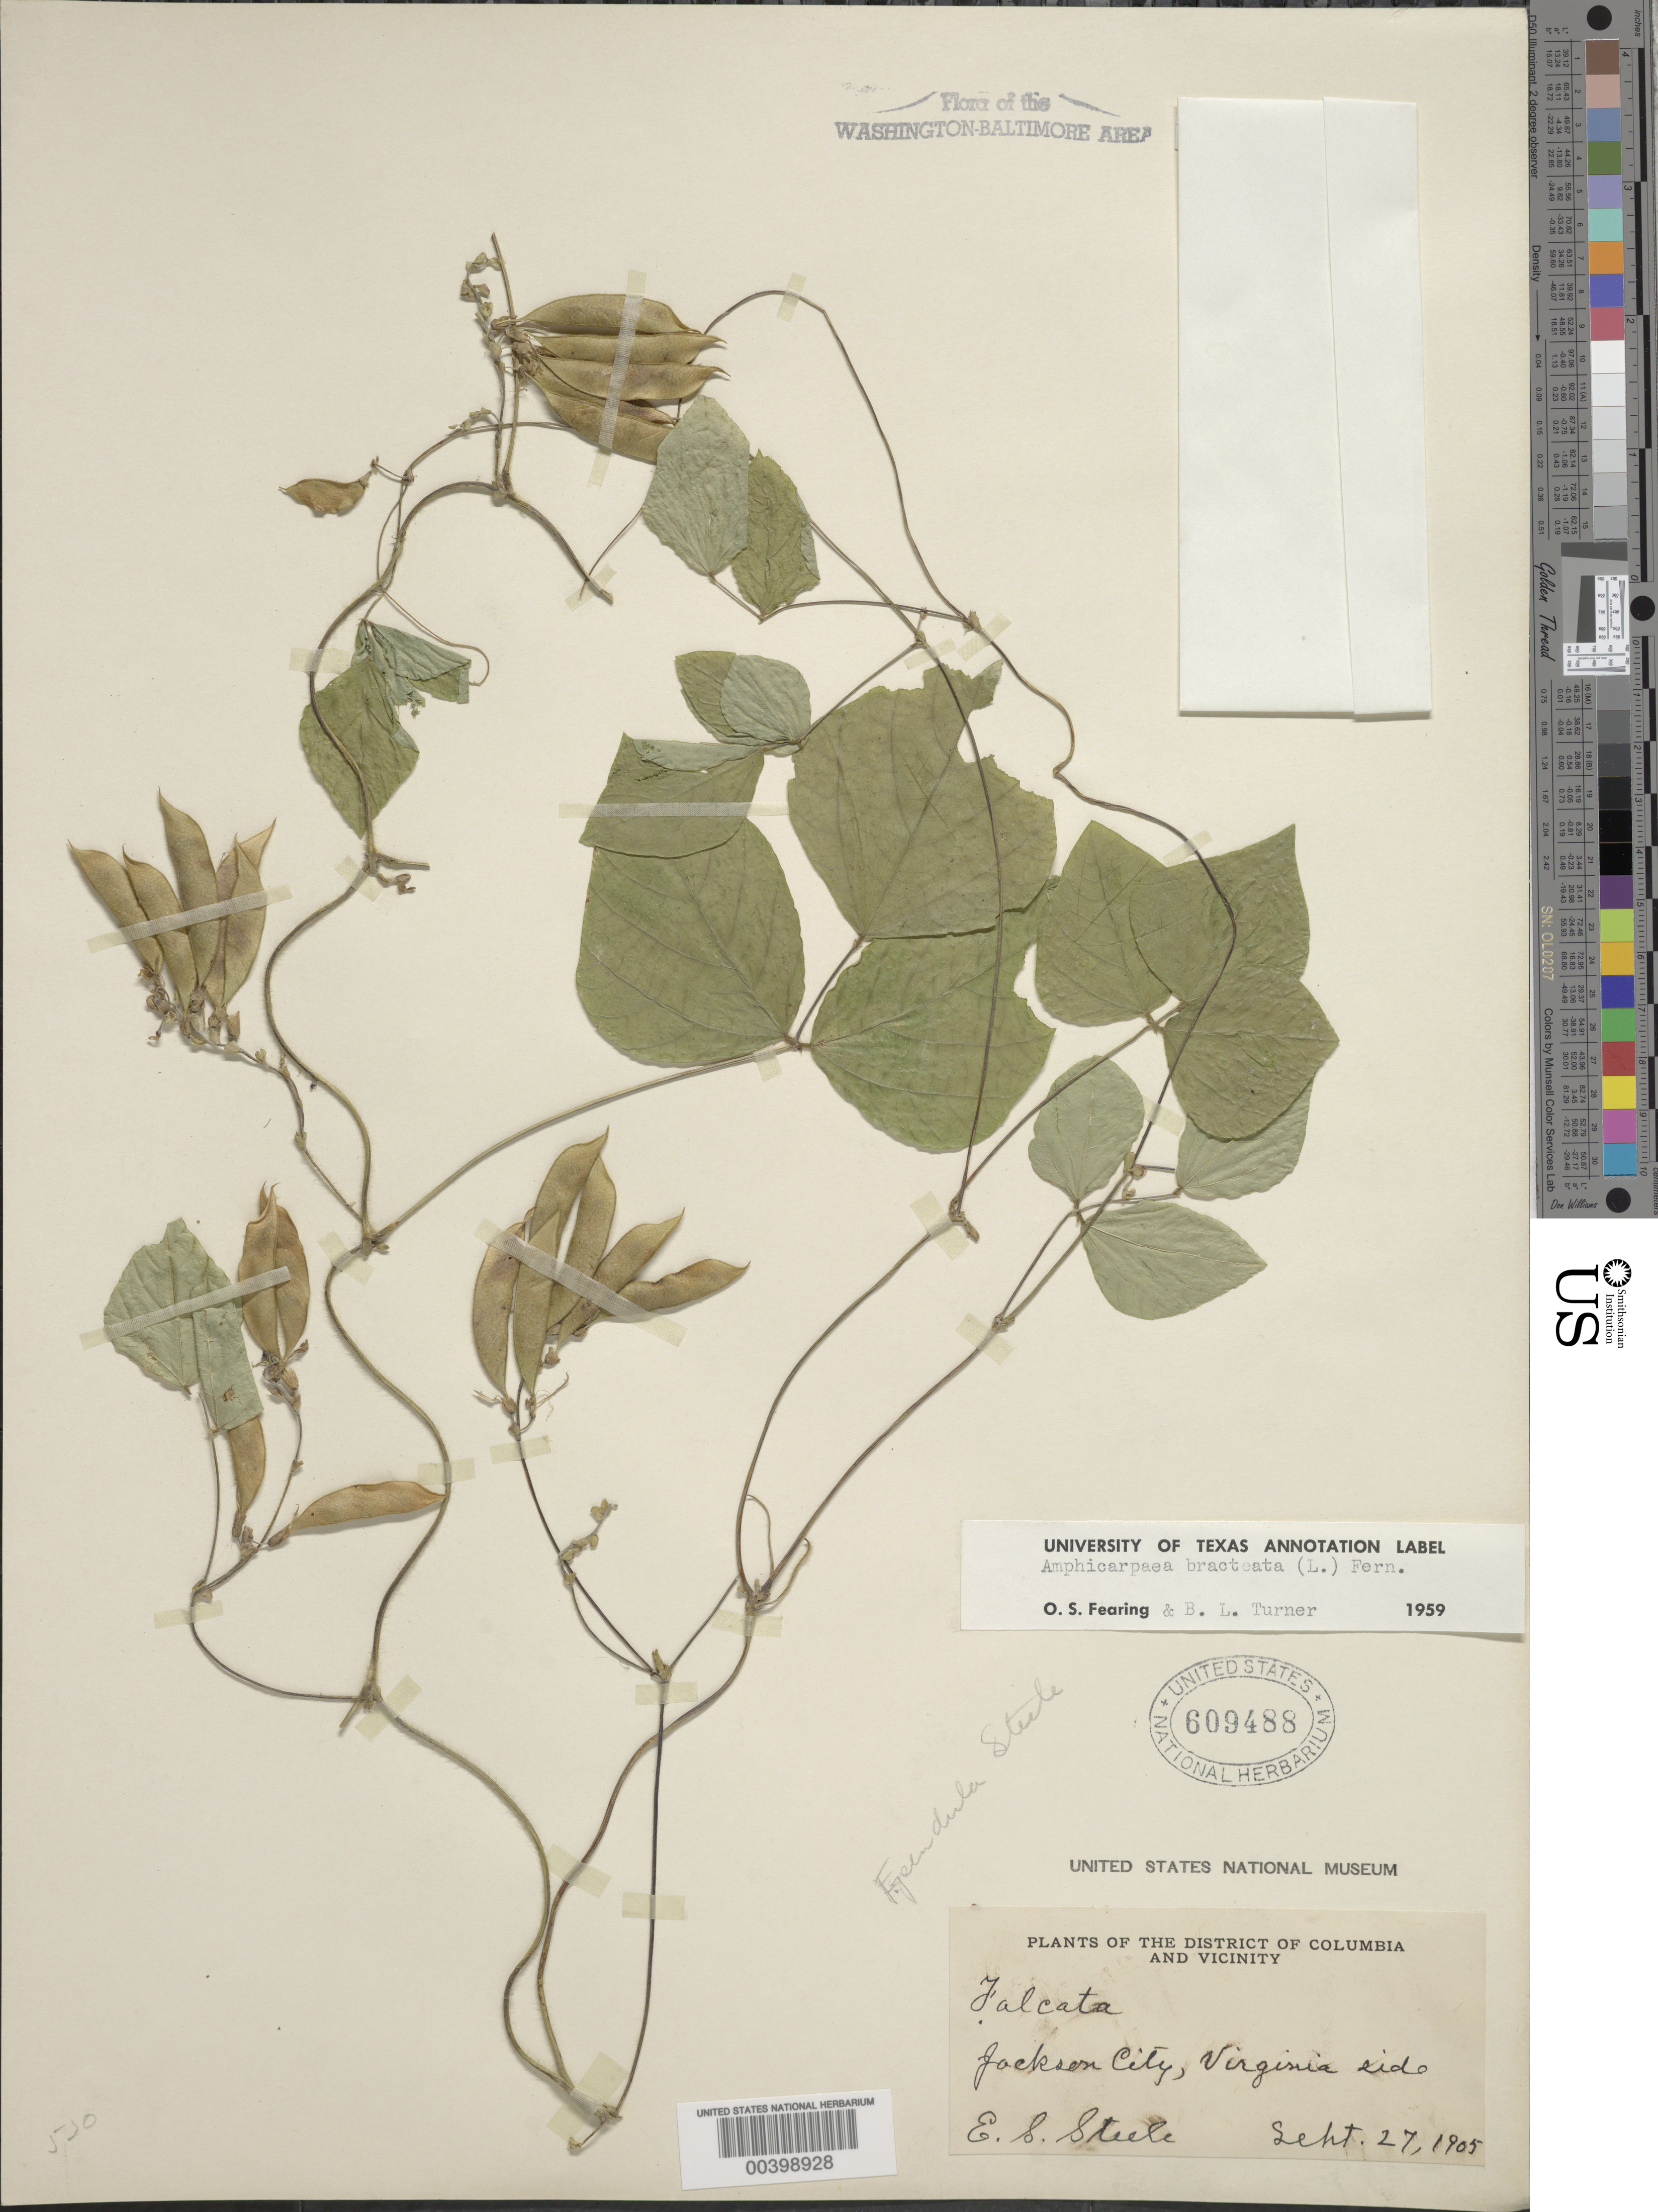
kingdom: Plantae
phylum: Tracheophyta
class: Magnoliopsida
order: Fabales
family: Fabaceae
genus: Amphicarpaea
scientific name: Amphicarpaea bracteata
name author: (L.) Fernald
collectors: E. Steele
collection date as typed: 27 Sep 1905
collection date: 1905-09-27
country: United States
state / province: Virginia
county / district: Arlington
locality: Jackson City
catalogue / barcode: US 609488